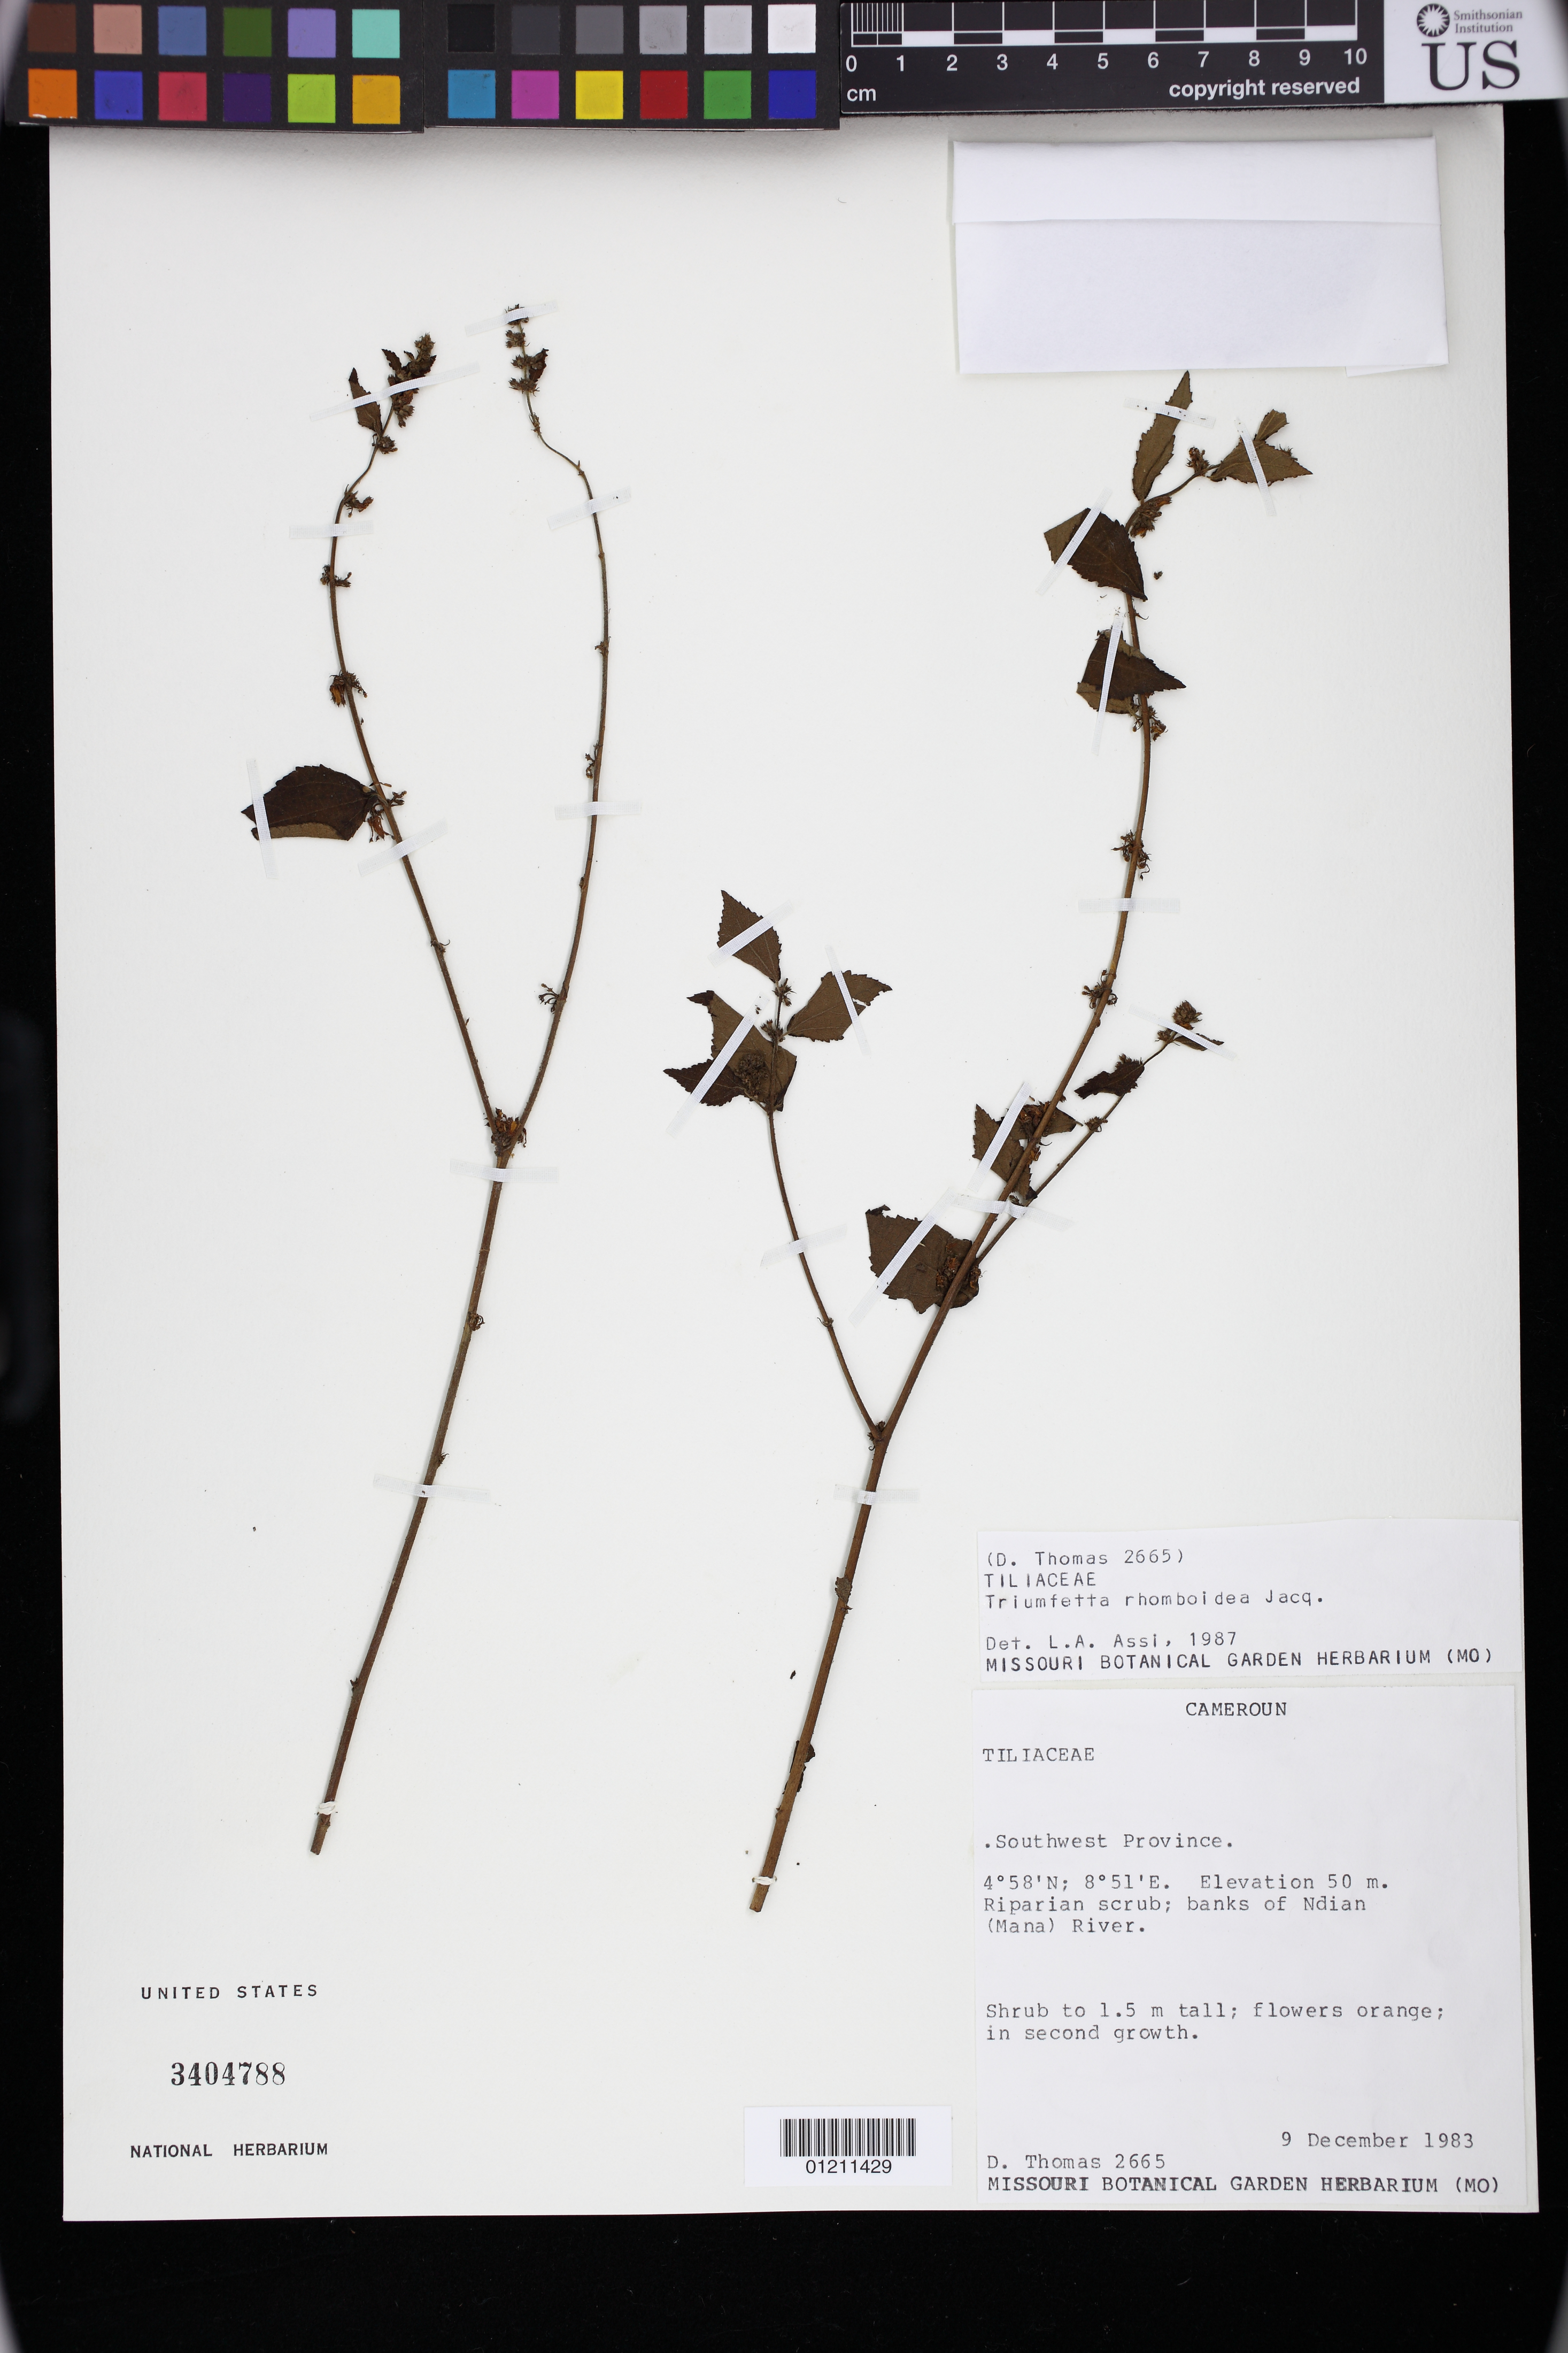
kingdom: Plantae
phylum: Tracheophyta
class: Magnoliopsida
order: Malvales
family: Malvaceae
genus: Triumfetta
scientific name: Triumfetta rhomboidea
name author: Jacq.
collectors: D. Thomas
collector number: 2665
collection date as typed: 12 Sep 1983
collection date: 1983-09-12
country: Cameroon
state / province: Sud-Ouest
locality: Cameroun: Southwest Province.. Riparian scrub; banks of Ndian (Mana) River.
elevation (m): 50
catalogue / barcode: US 3404788